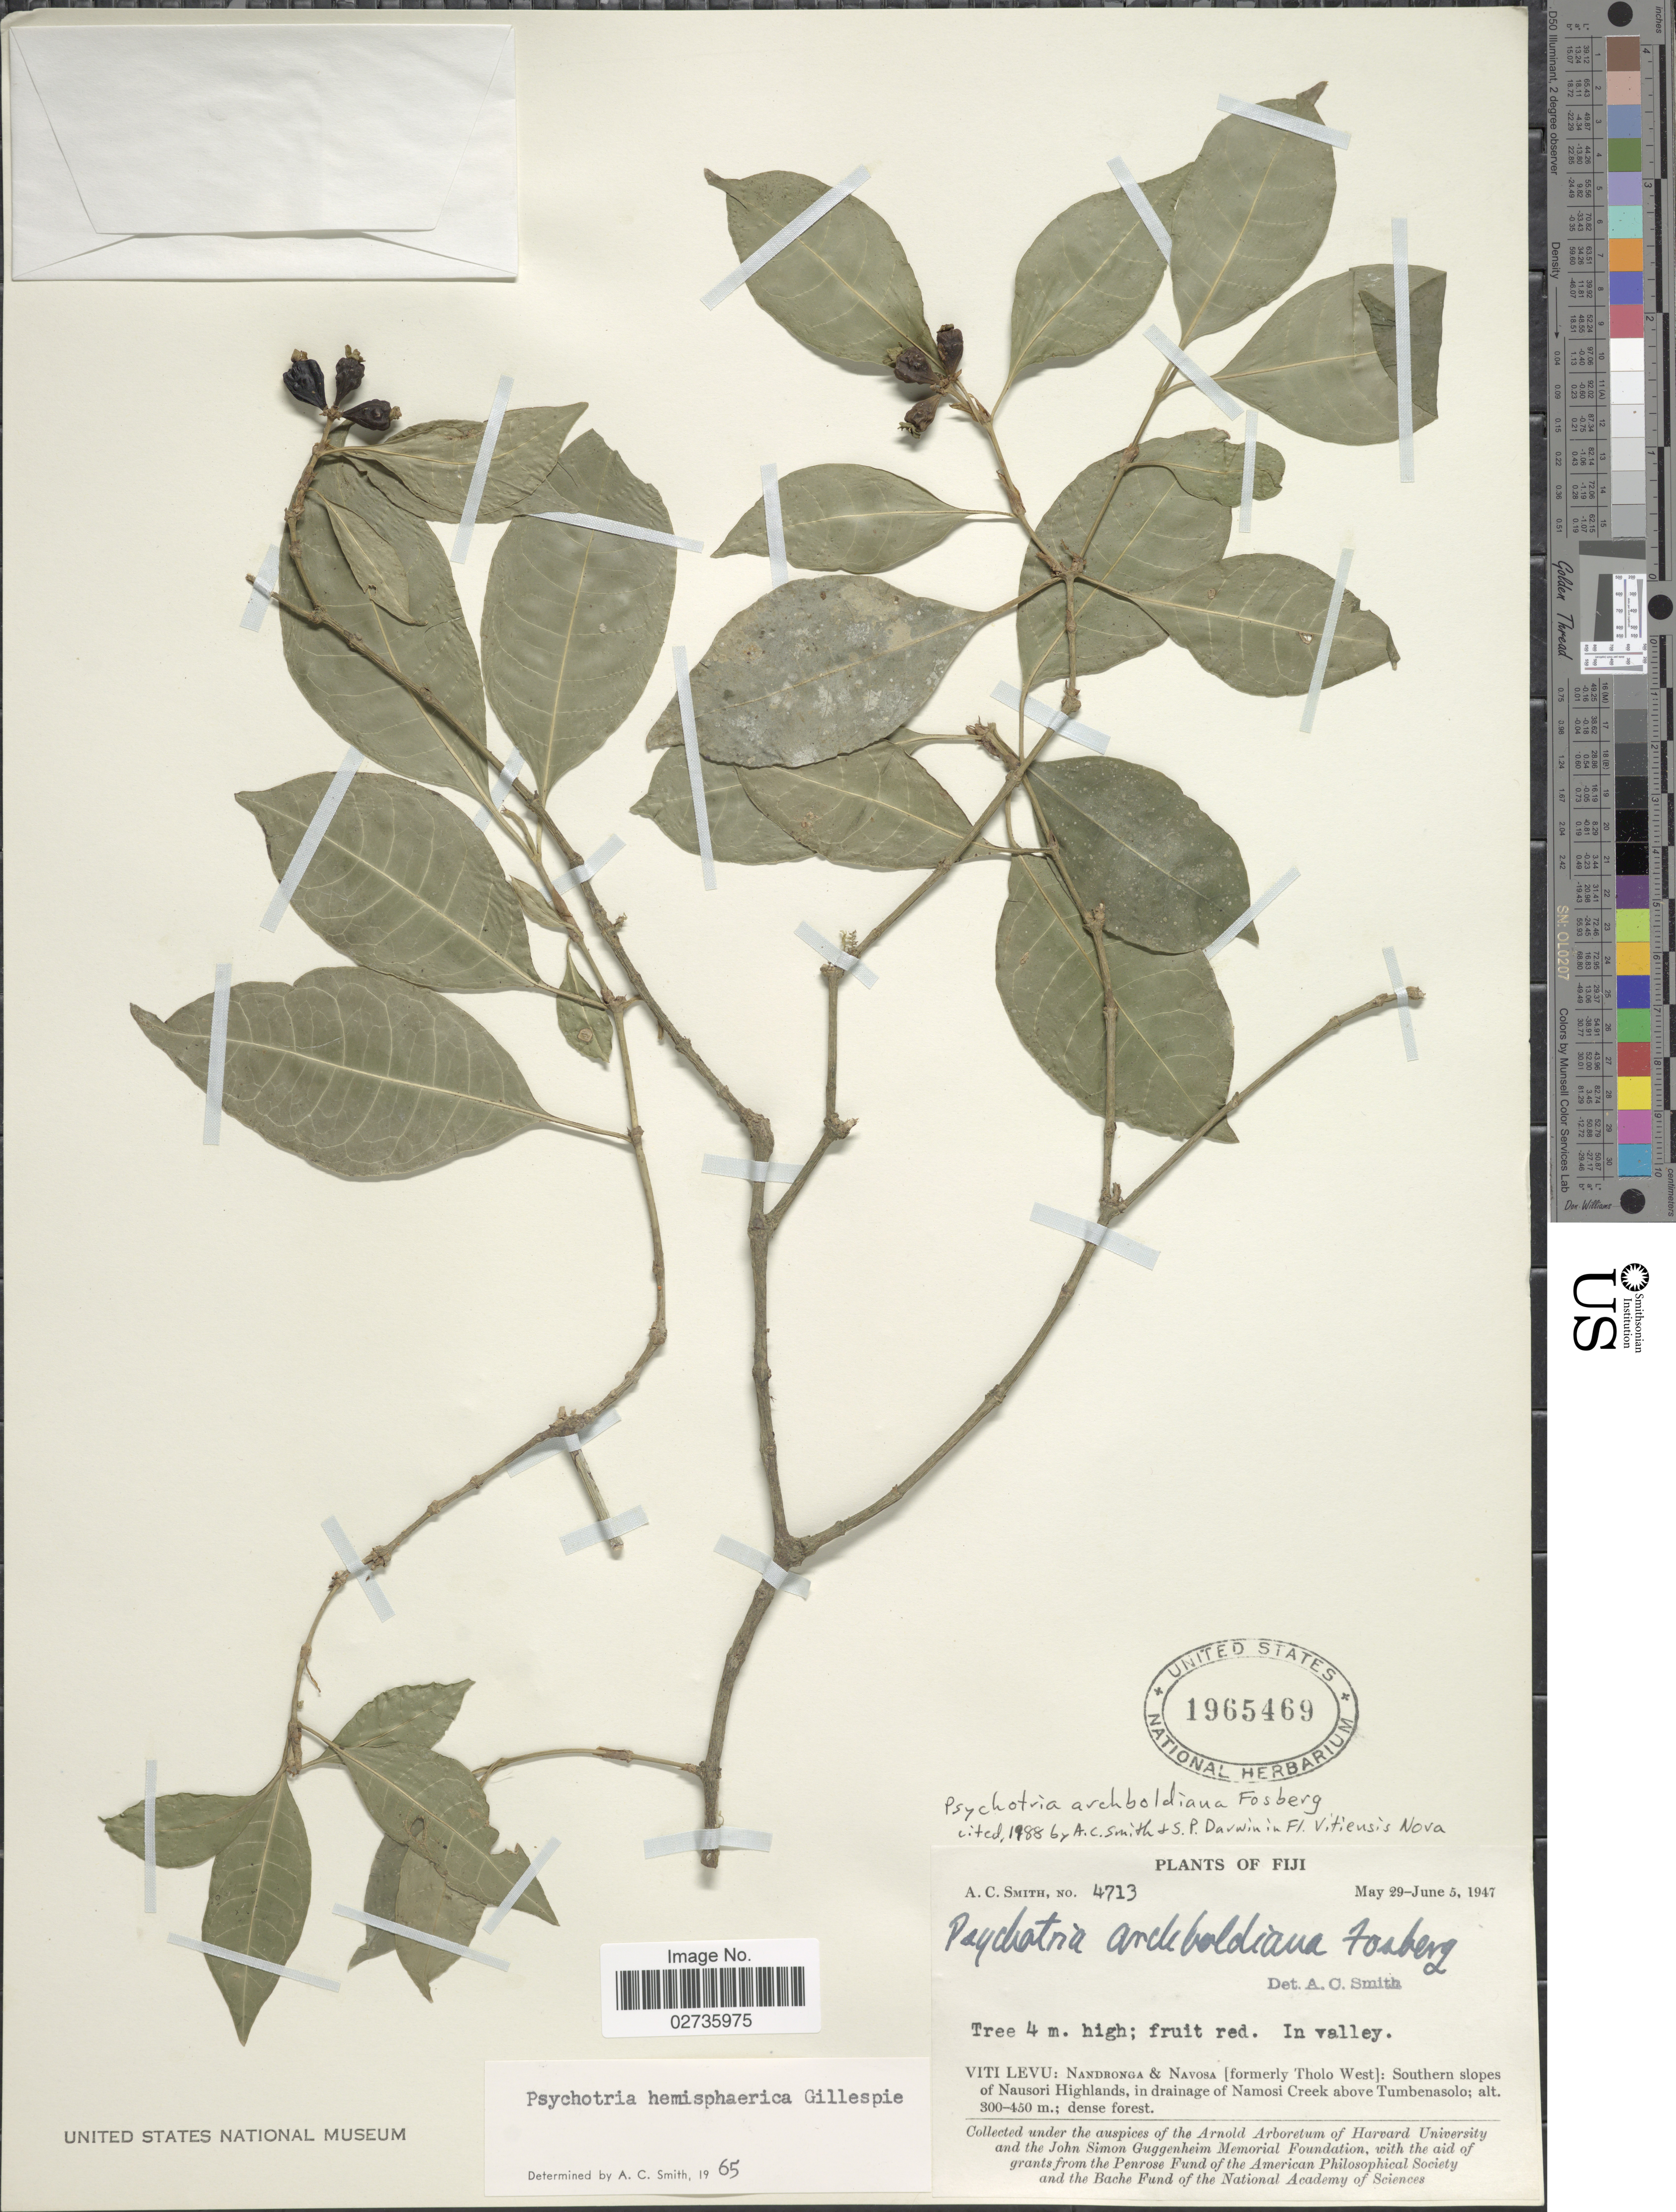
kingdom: Plantae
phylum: Tracheophyta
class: Magnoliopsida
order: Gentianales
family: Rubiaceae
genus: Psychotria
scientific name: Psychotria archboldiana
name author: Fosberg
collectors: A. C. Smith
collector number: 4713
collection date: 1947-05-29/1947-06-05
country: Fiji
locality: Viti Levu: Nandronga & Navosa [formerly Tholo West]: Southern slopes of Nausori Highlands, in drainage of Namosi above Tumbenasolo; dense forest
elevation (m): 300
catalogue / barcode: US 1965469